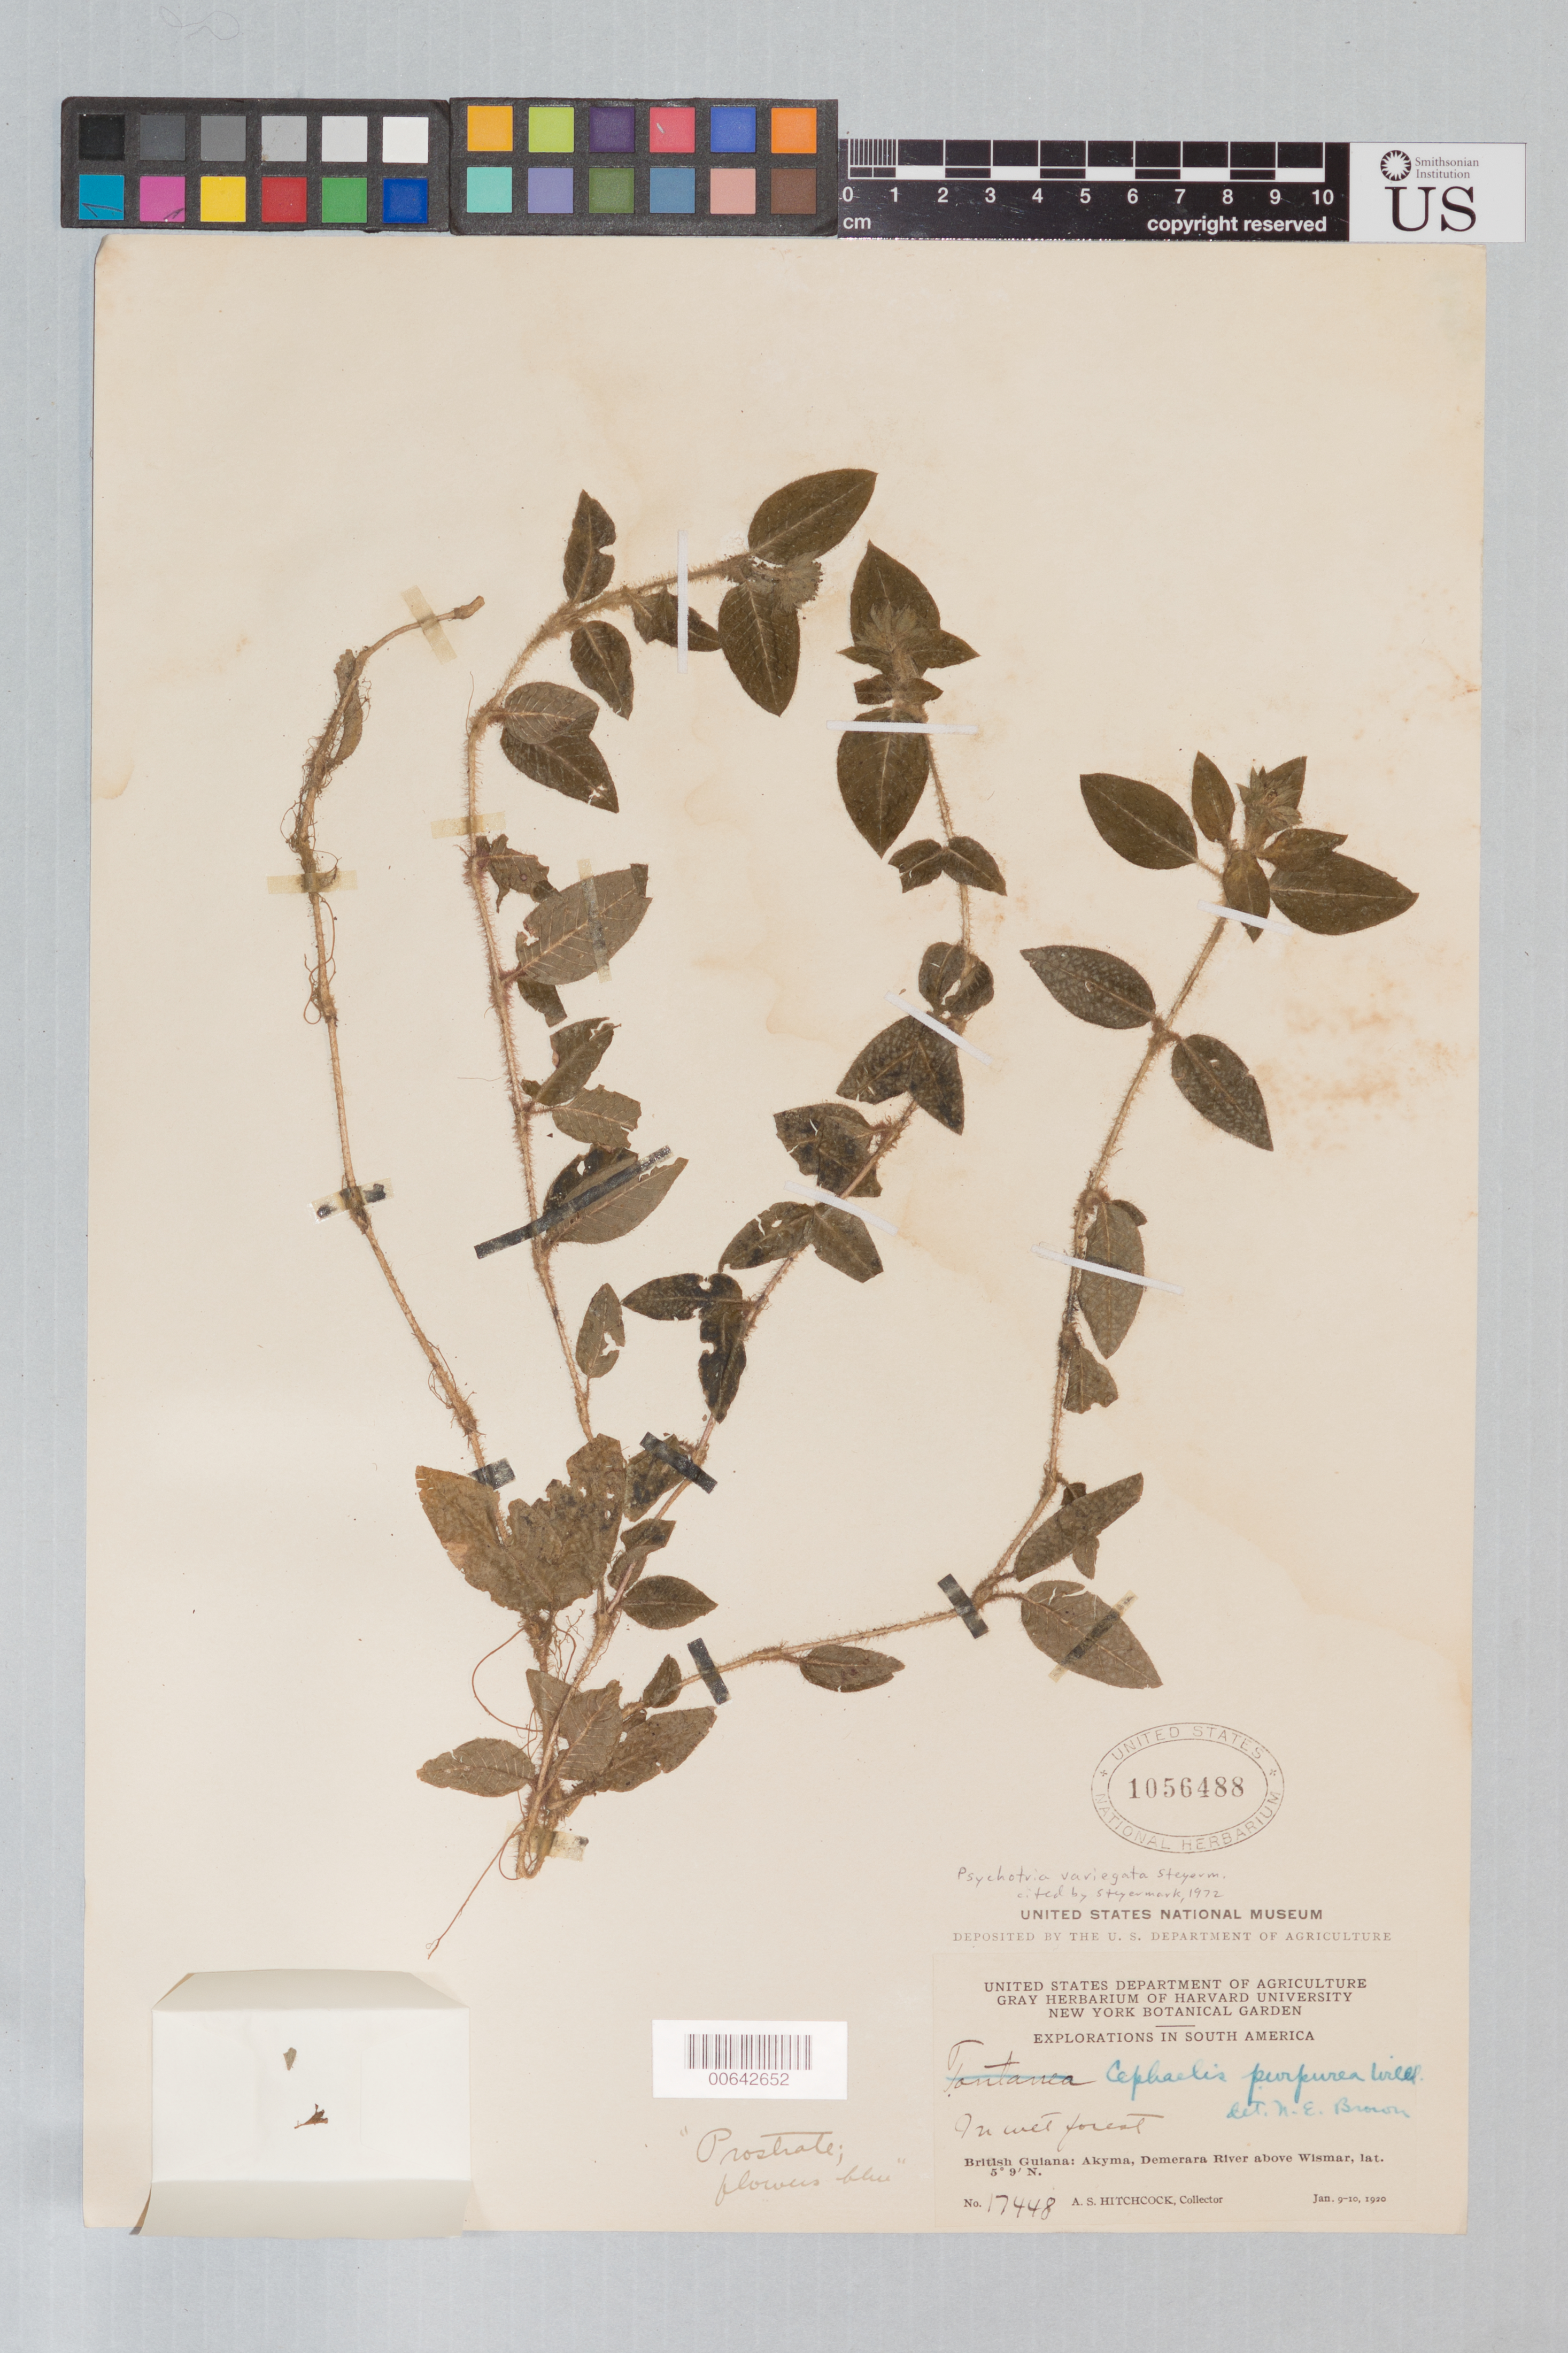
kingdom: Plantae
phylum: Tracheophyta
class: Magnoliopsida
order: Gentianales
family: Rubiaceae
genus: Psychotria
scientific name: Psychotria variegata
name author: Steyerm.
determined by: Steyermark, Julian A., (VEN)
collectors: A. S. Hitchcock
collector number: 17448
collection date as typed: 9-Jan-20 to 10-Jan-20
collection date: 1920-01-09/1920-01-10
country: Guyana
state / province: U. Demerara-Berbice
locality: Akyma, Demerara River above Wismar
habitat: Wet forest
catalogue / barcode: US 1056488